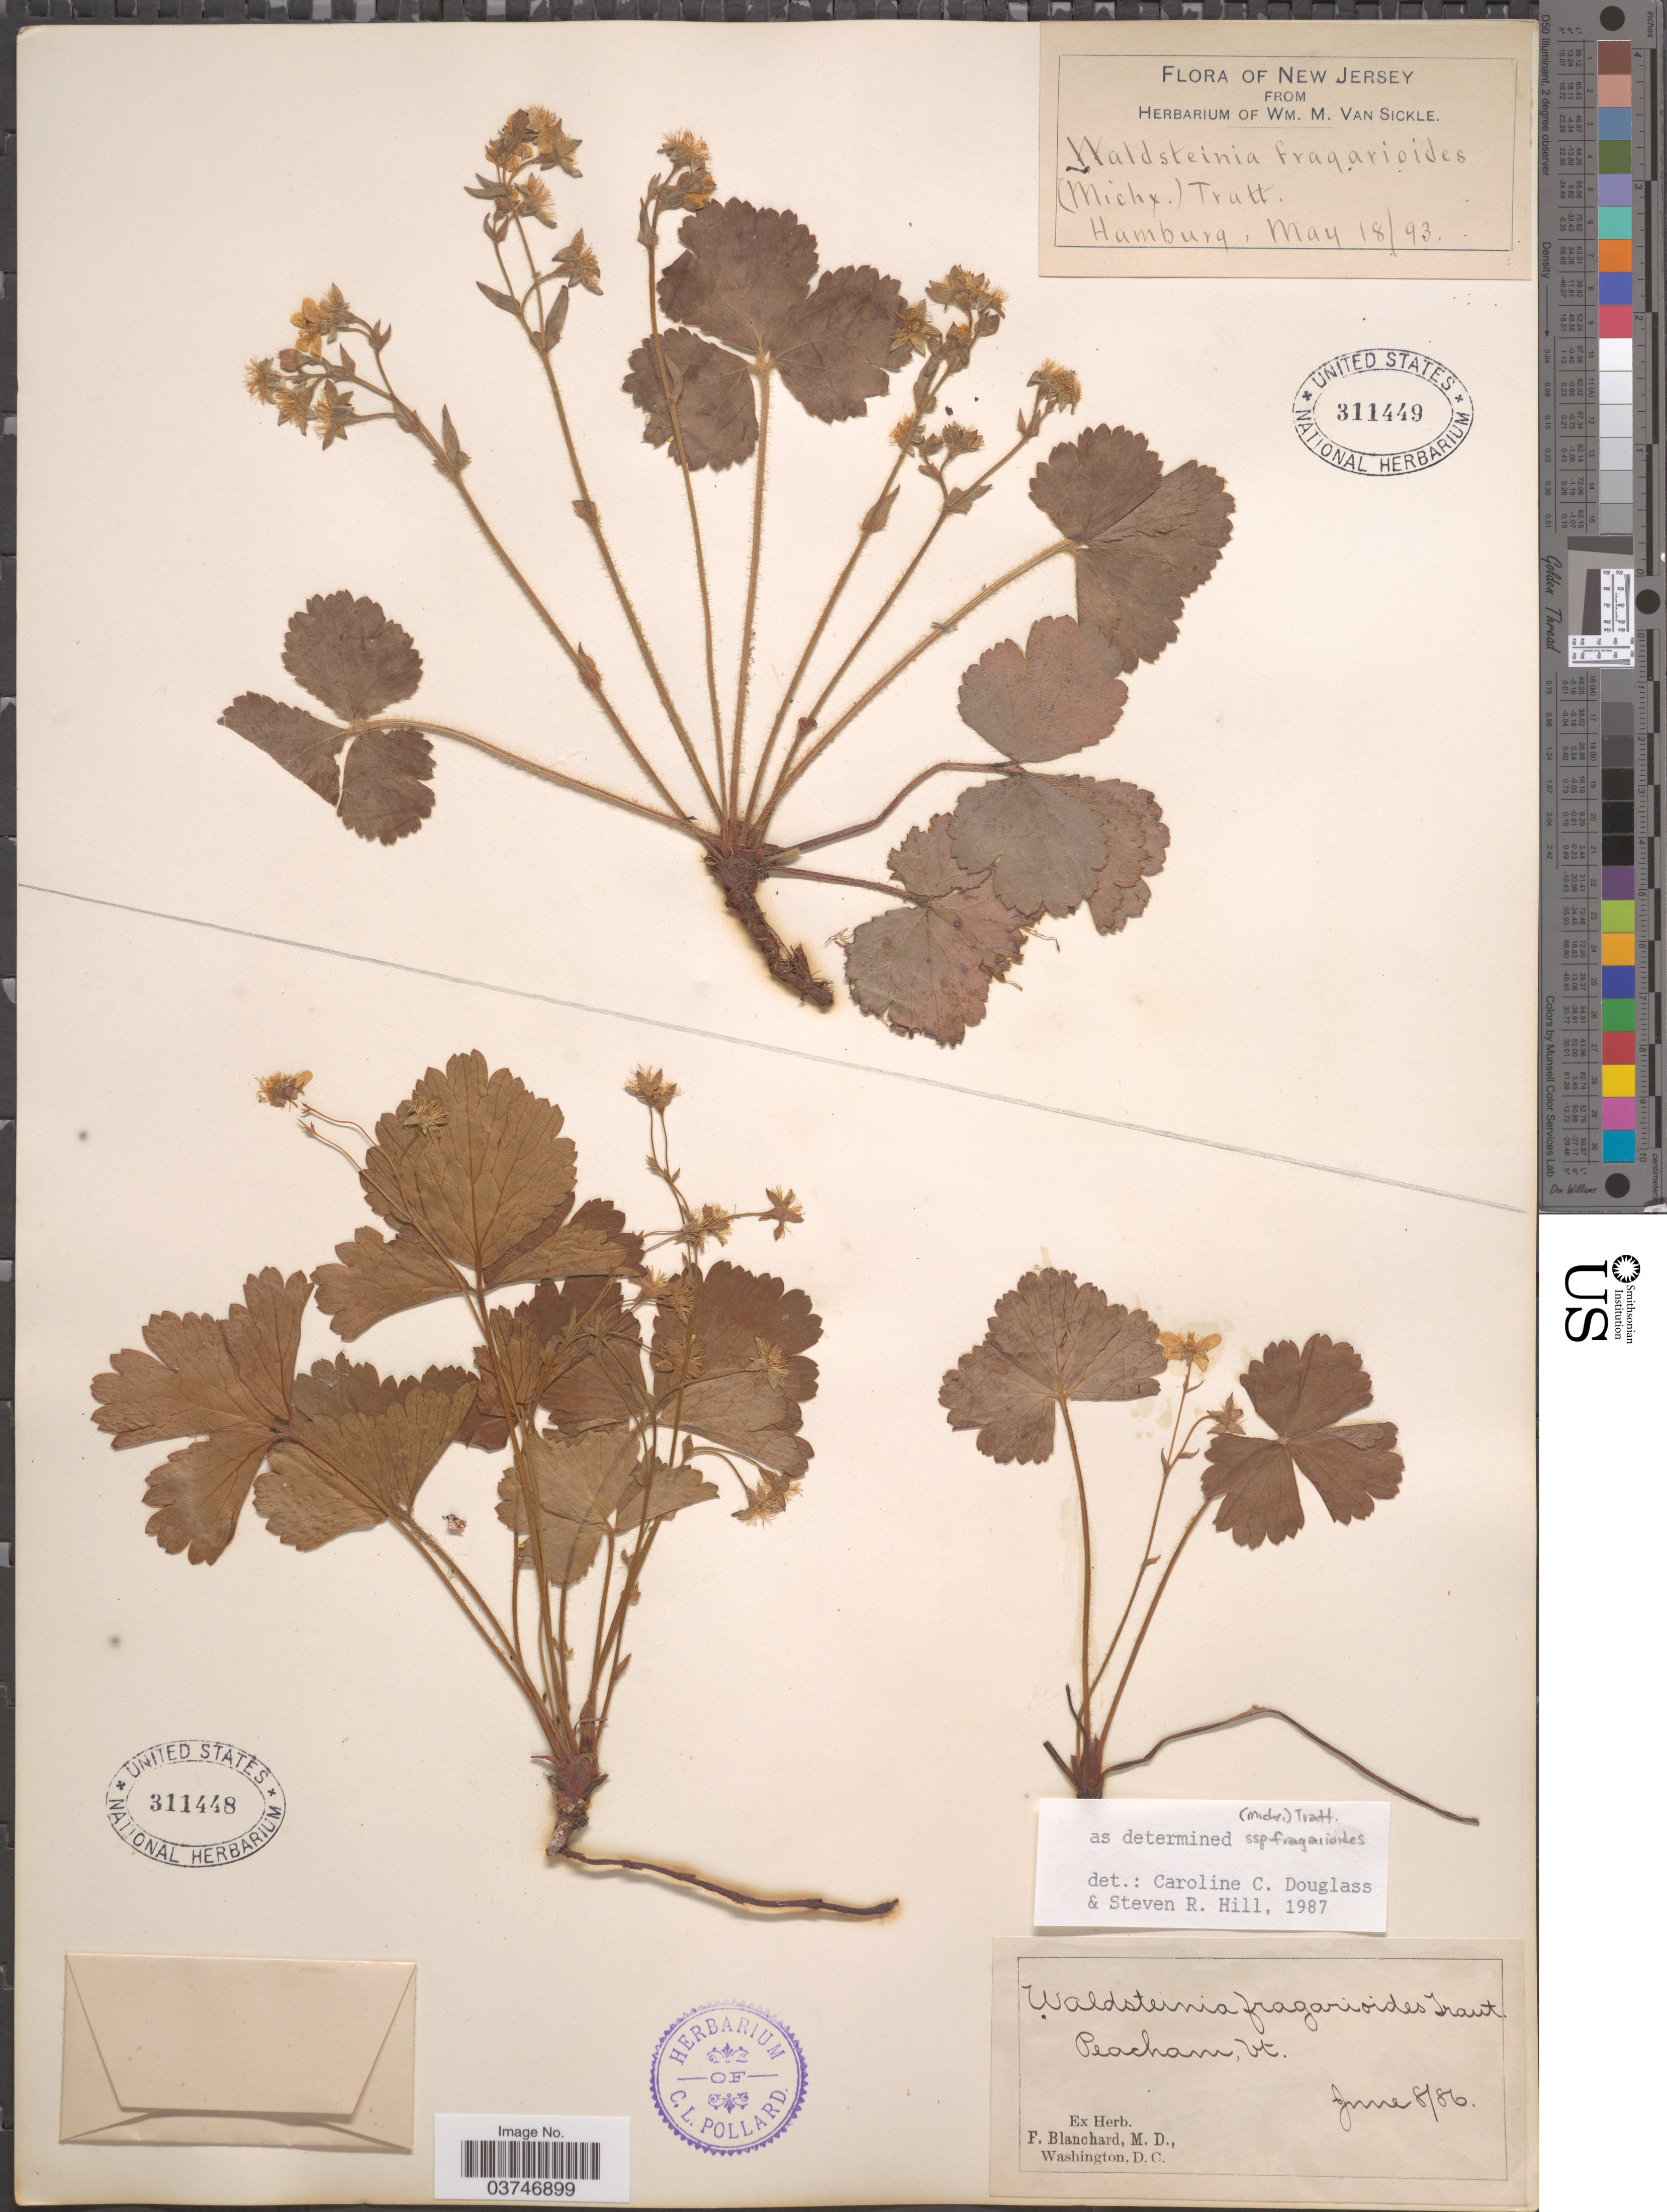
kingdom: Plantae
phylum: Tracheophyta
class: Magnoliopsida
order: Rosales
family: Rosaceae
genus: Waldsteinia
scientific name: Waldsteinia fragarioides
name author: (Michx.) Tratt.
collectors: ex herb. Wm. M. Van Sickle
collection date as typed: Transcribed d/m/y: 18/5/93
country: United States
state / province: New Jersey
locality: Hamburg.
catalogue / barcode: US 311449-2